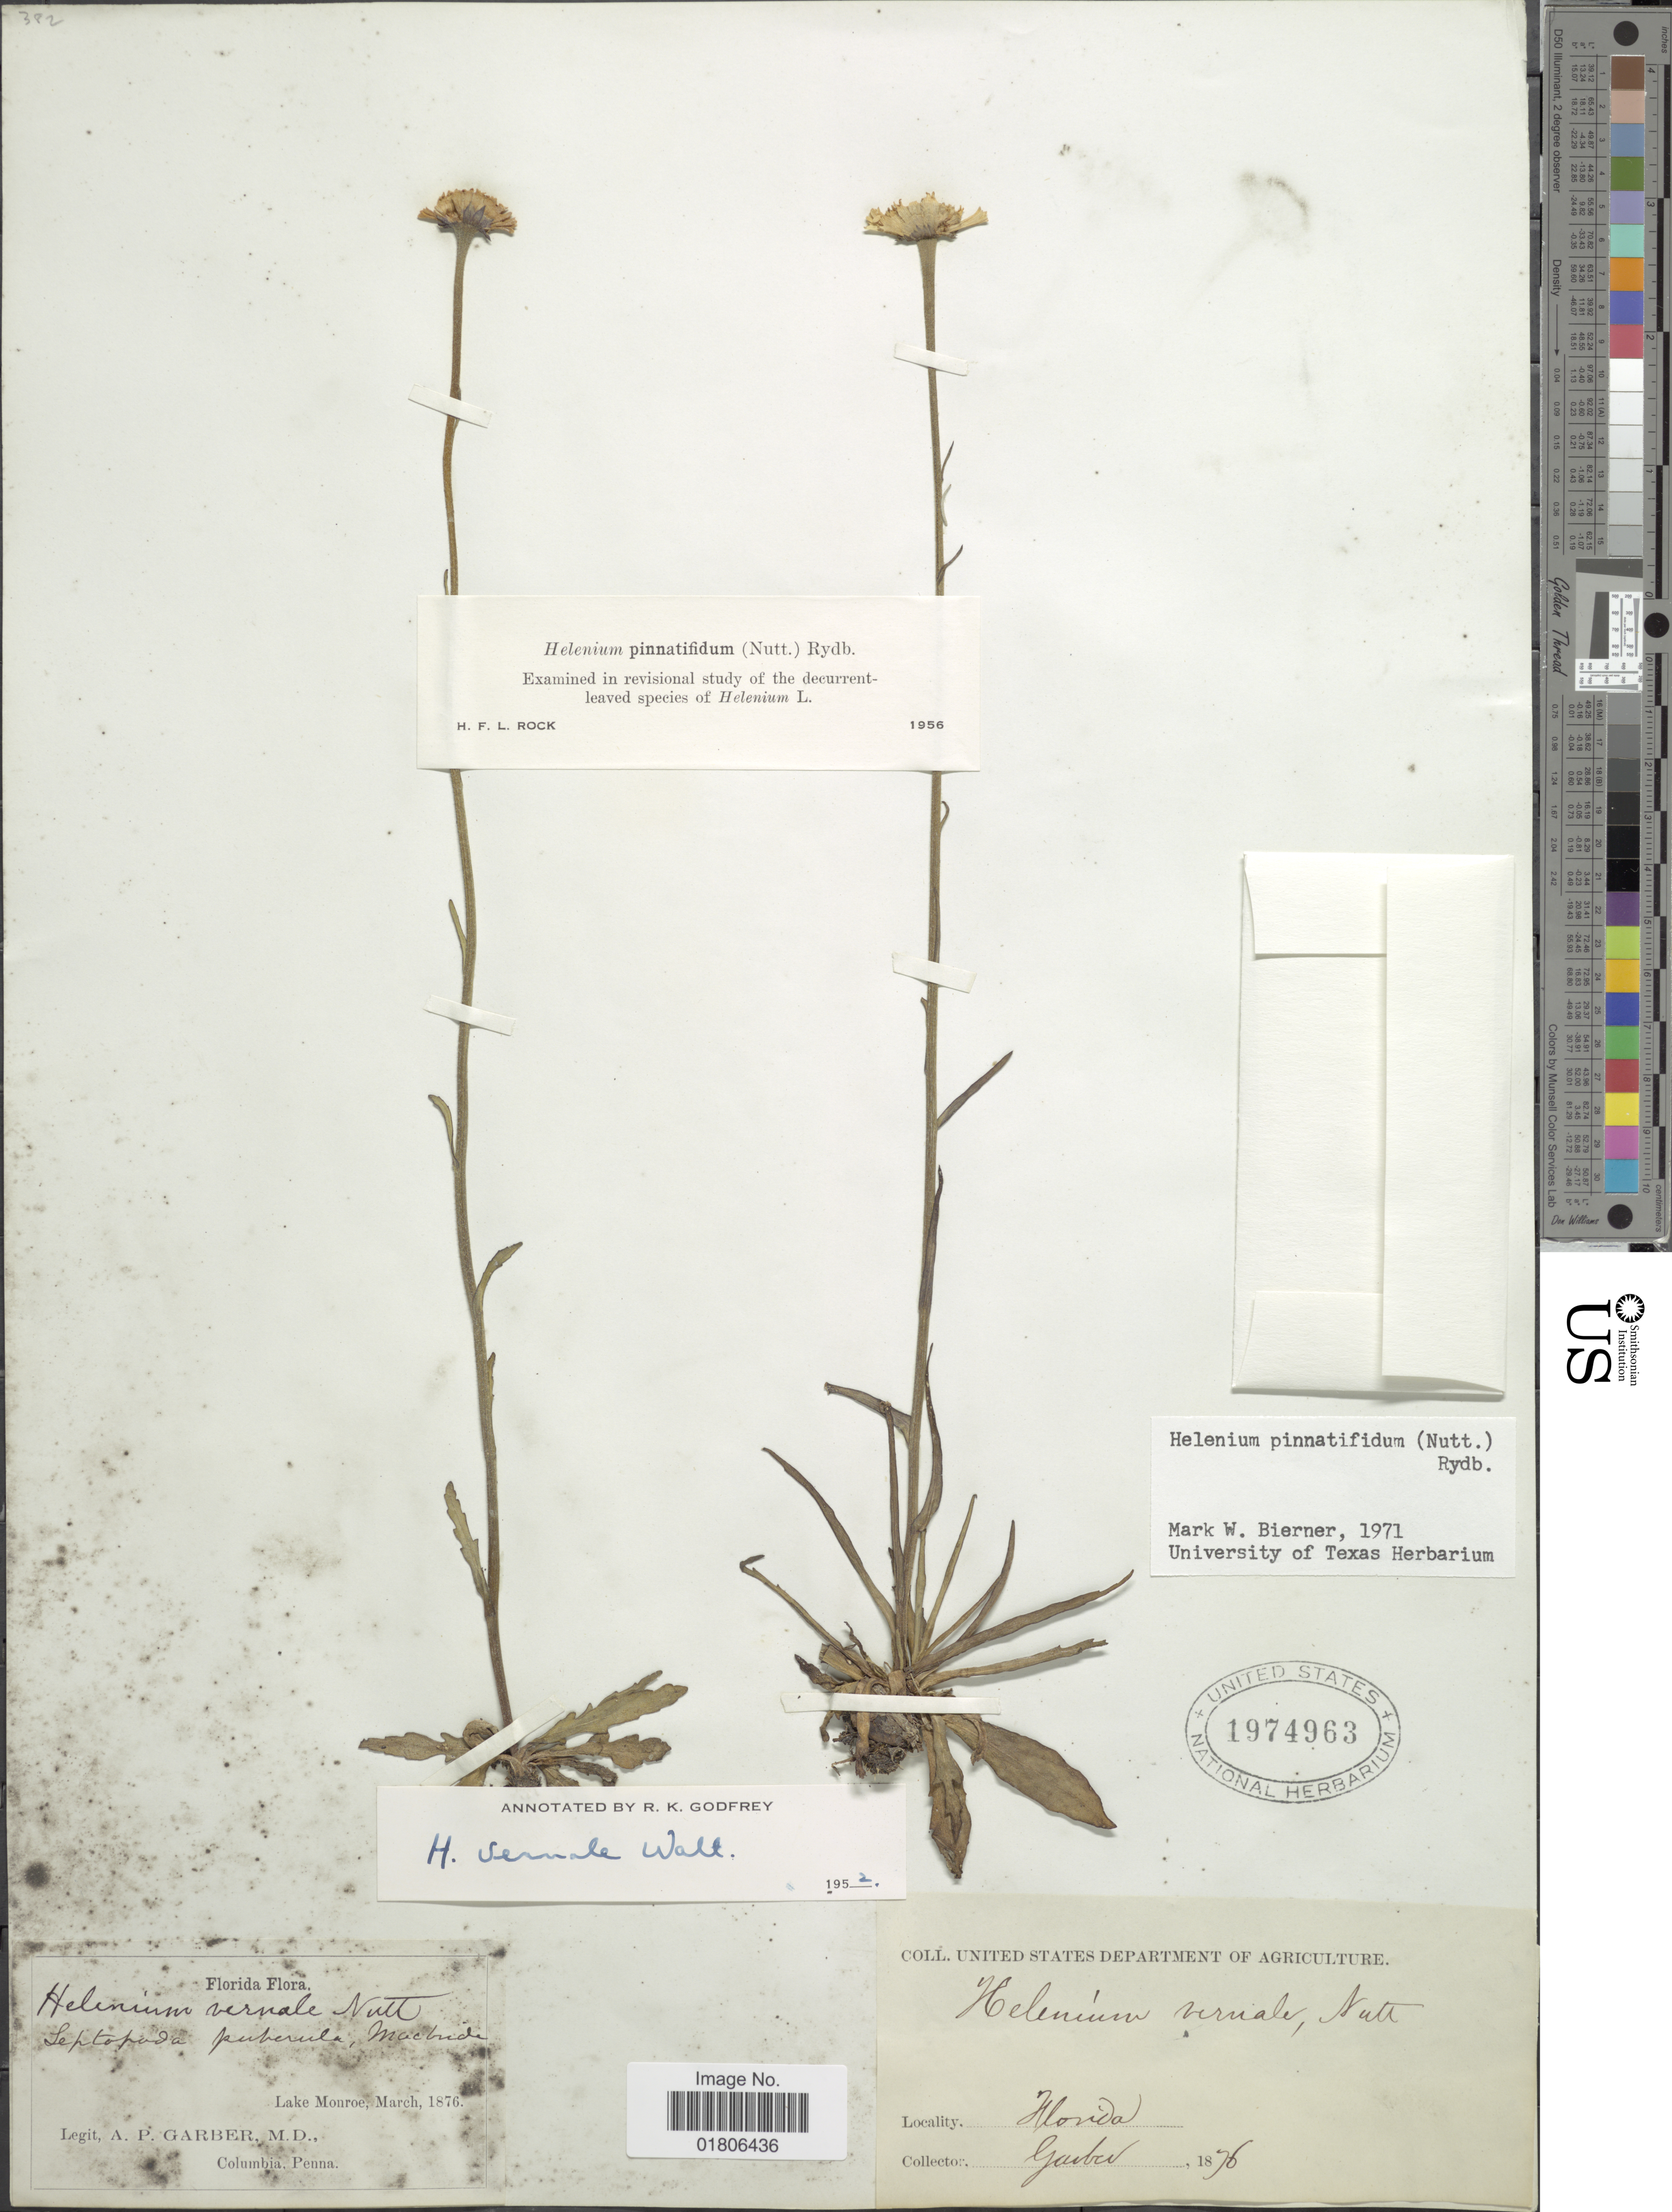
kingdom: Plantae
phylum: Tracheophyta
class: Magnoliopsida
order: Asterales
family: Asteraceae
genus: Helenium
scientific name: Helenium pinnatifidum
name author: (Schwein. ex Nutt.) Rydb.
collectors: A. P. Garber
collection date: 1876-03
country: United States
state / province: Florida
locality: Lake Monroe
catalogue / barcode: US 1974963